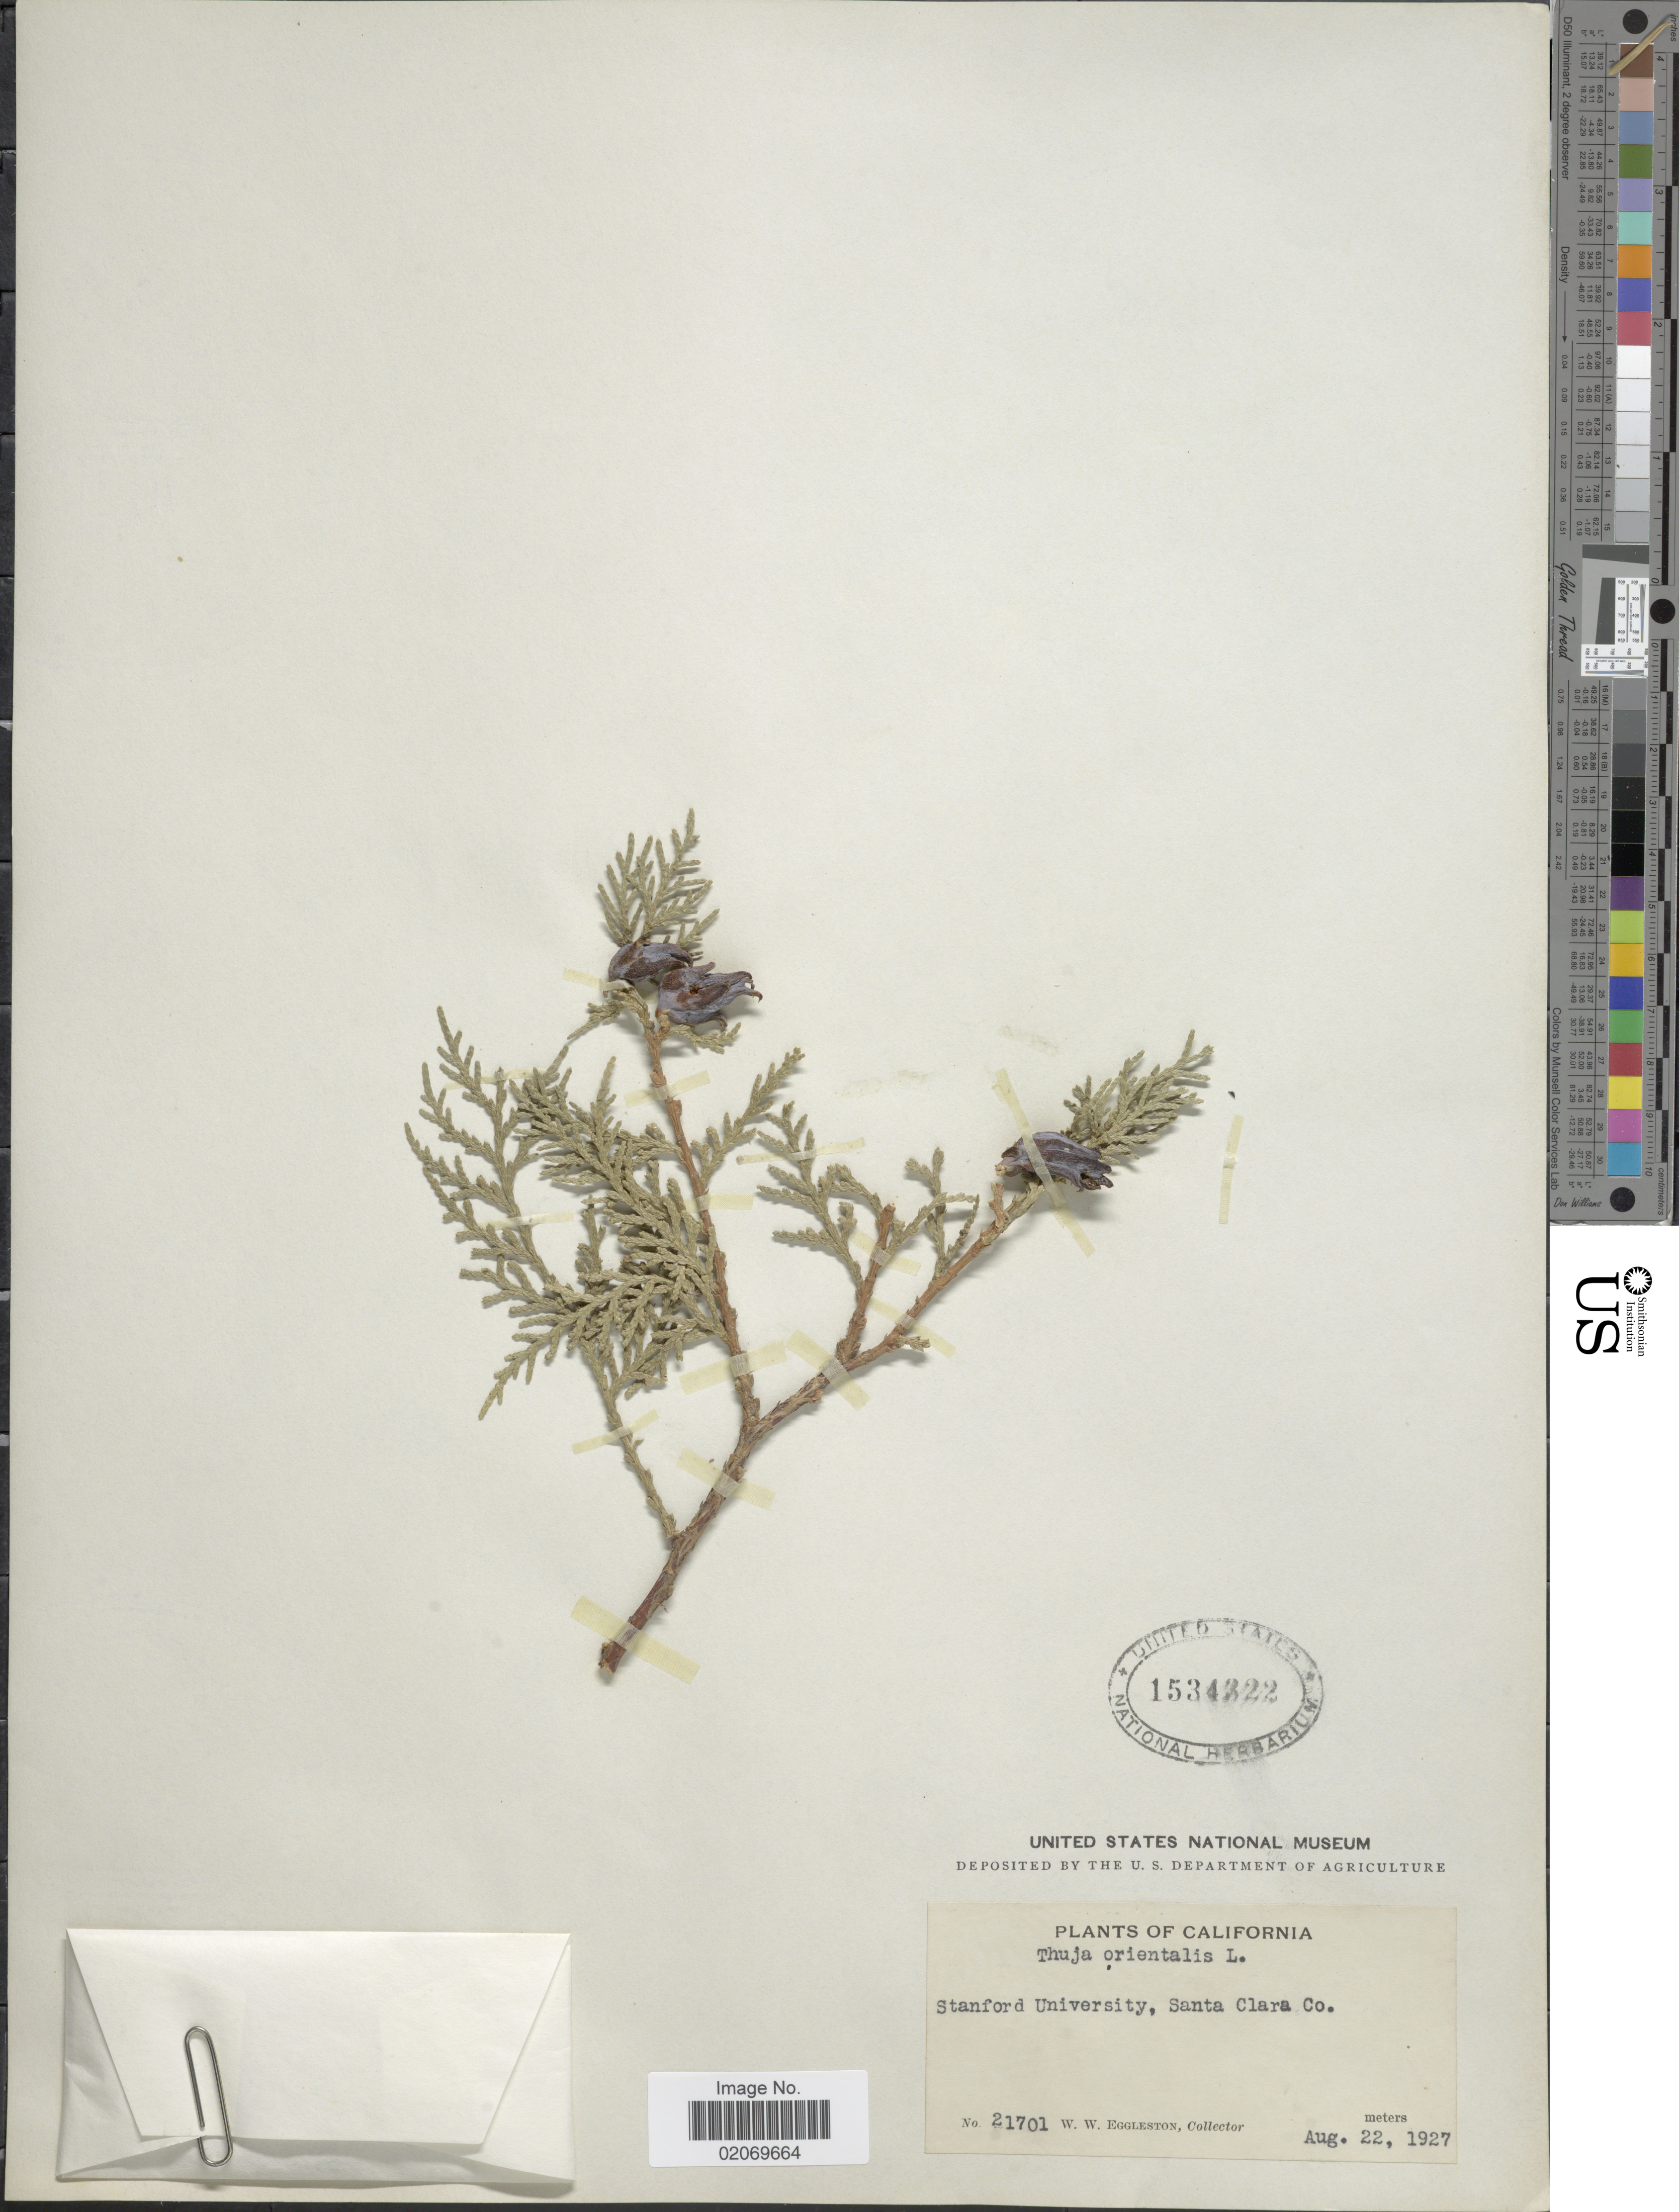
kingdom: Plantae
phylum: Tracheophyta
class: Pinopsida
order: Pinales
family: Cupressaceae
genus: Thuja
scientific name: Thuja orientalis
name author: L.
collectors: W. W. Eggleston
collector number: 21701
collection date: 1927-08-22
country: United States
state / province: California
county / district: Santa Clara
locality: Stanford University, Santa Clara Co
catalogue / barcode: US 1534322